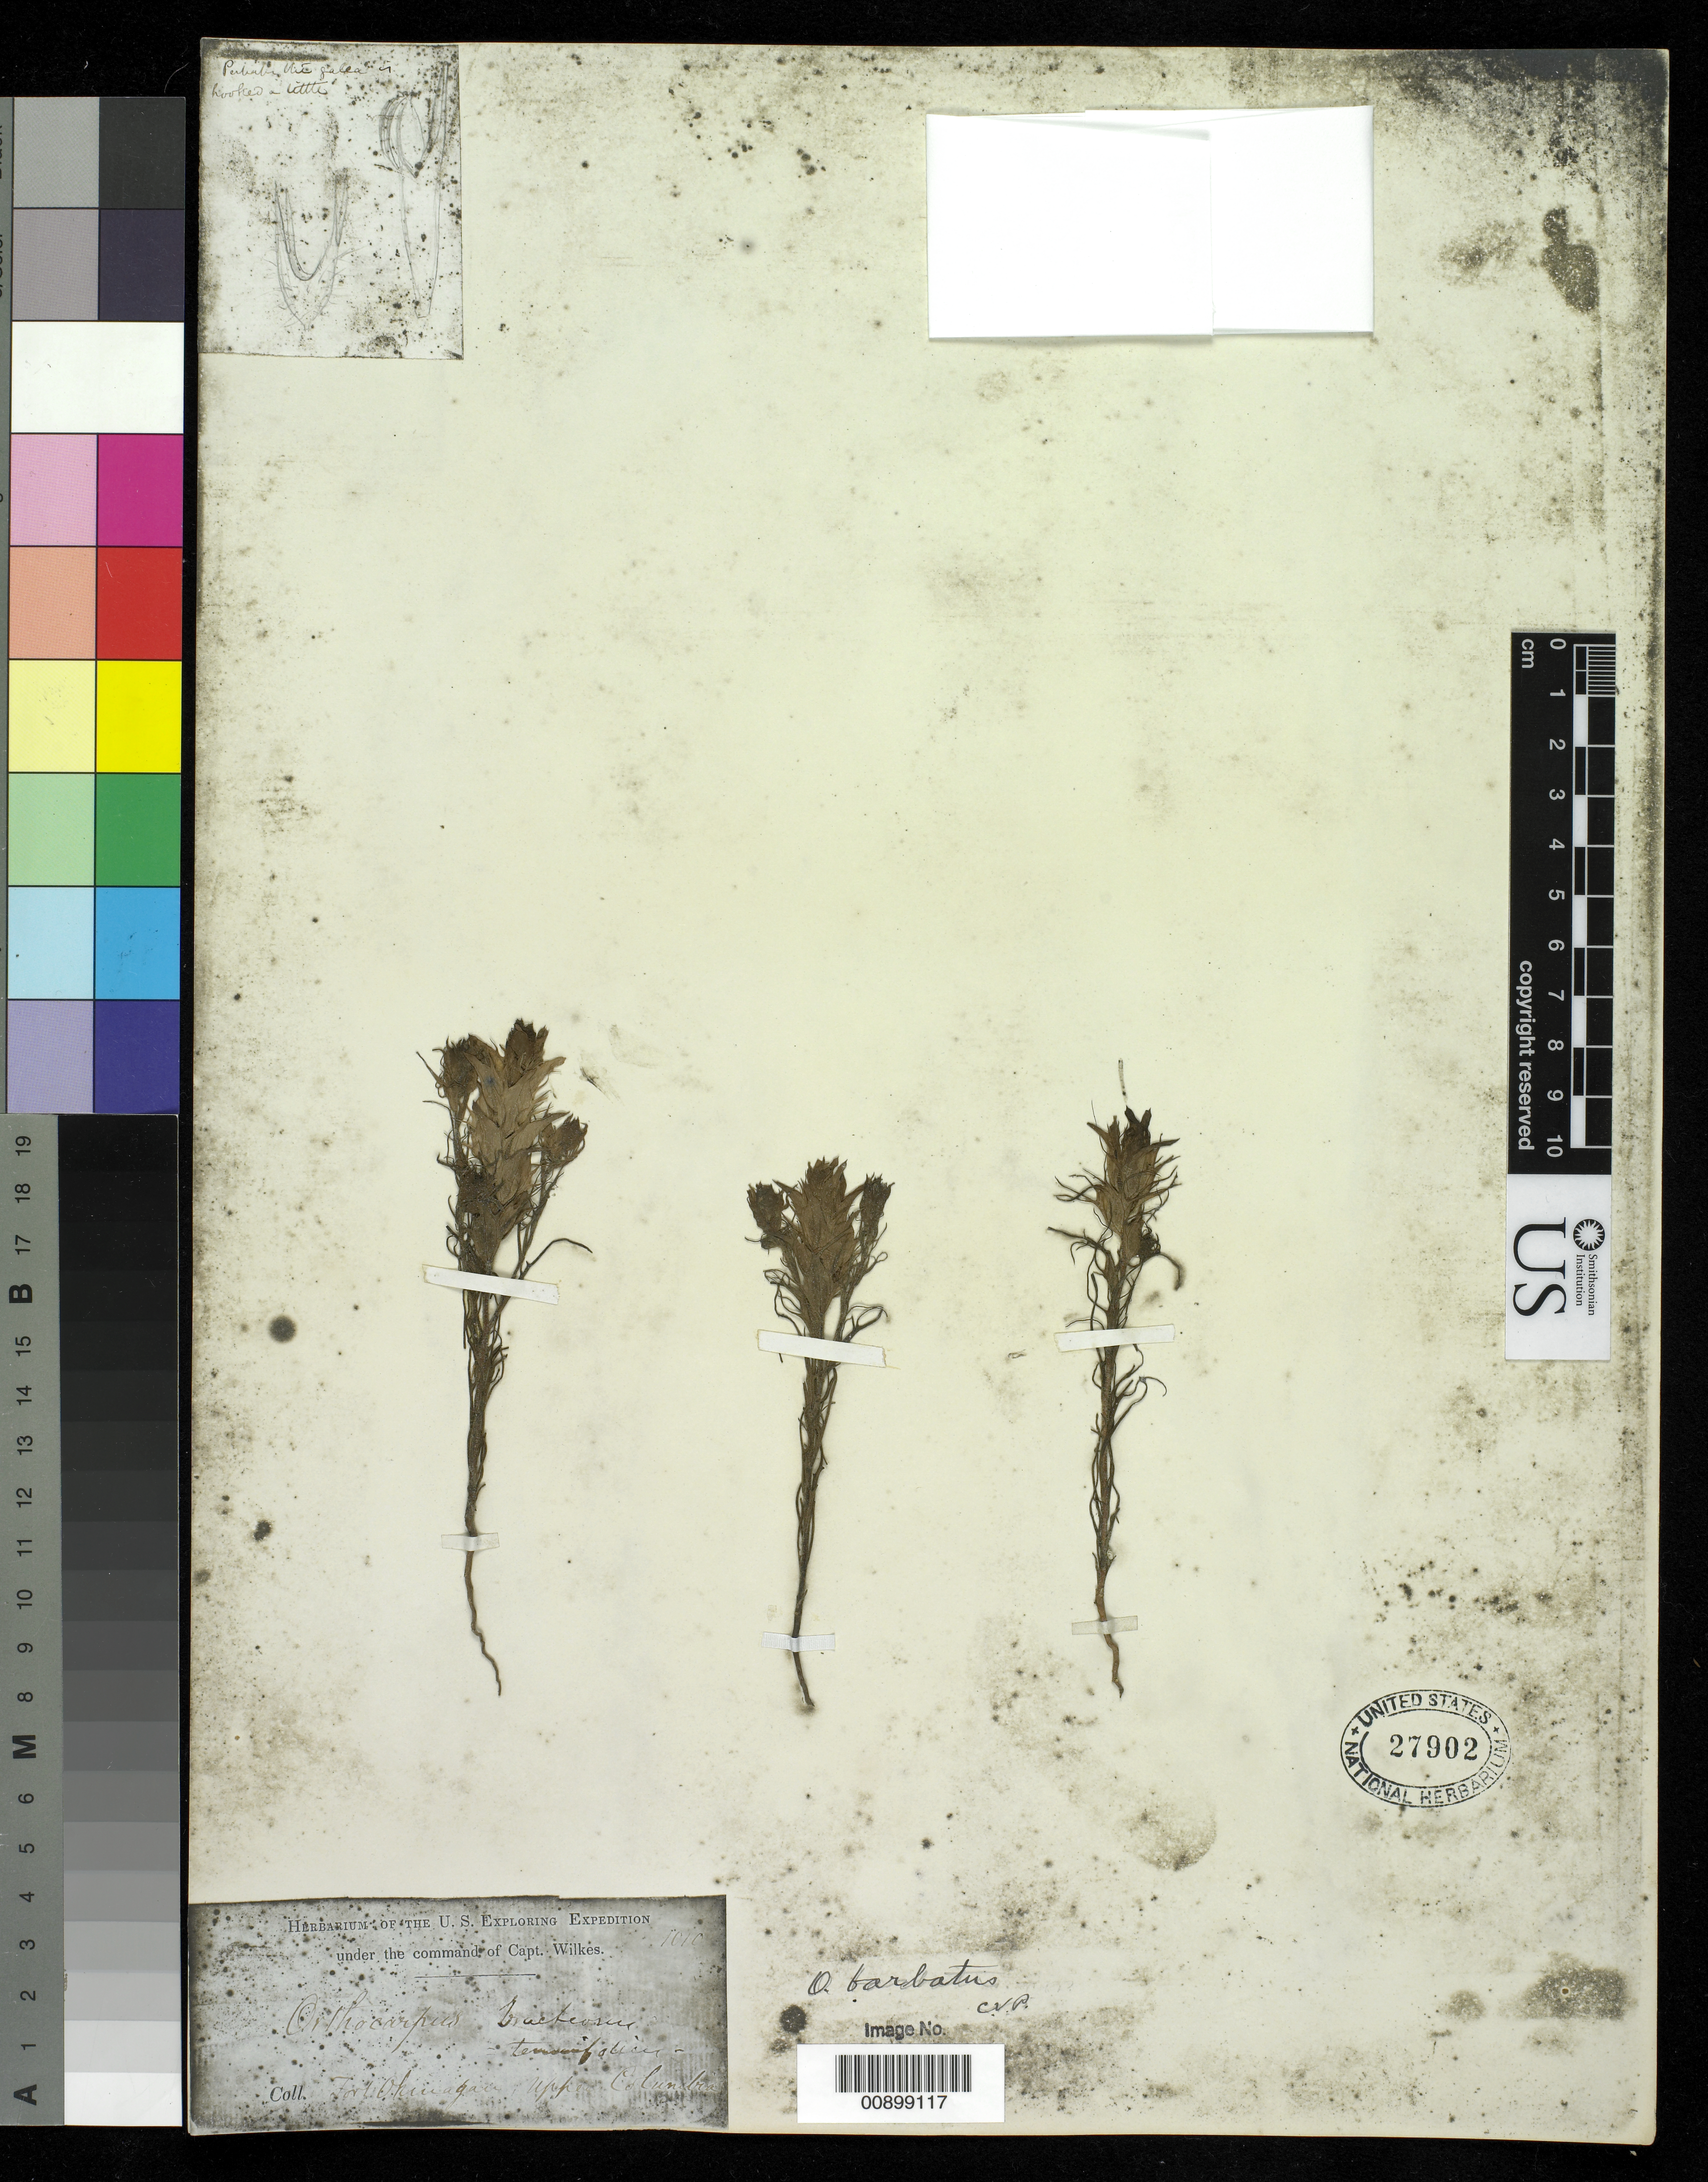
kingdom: Plantae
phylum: Tracheophyta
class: Magnoliopsida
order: Lamiales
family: Orobanchaceae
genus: Orthocarpus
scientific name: Orthocarpus barbatus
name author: J.S. Cotton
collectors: Wilkes Explor. Exped.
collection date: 1838/1842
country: United States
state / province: Washington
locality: Fort Okanogan, Upper Columbia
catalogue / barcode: US 27902